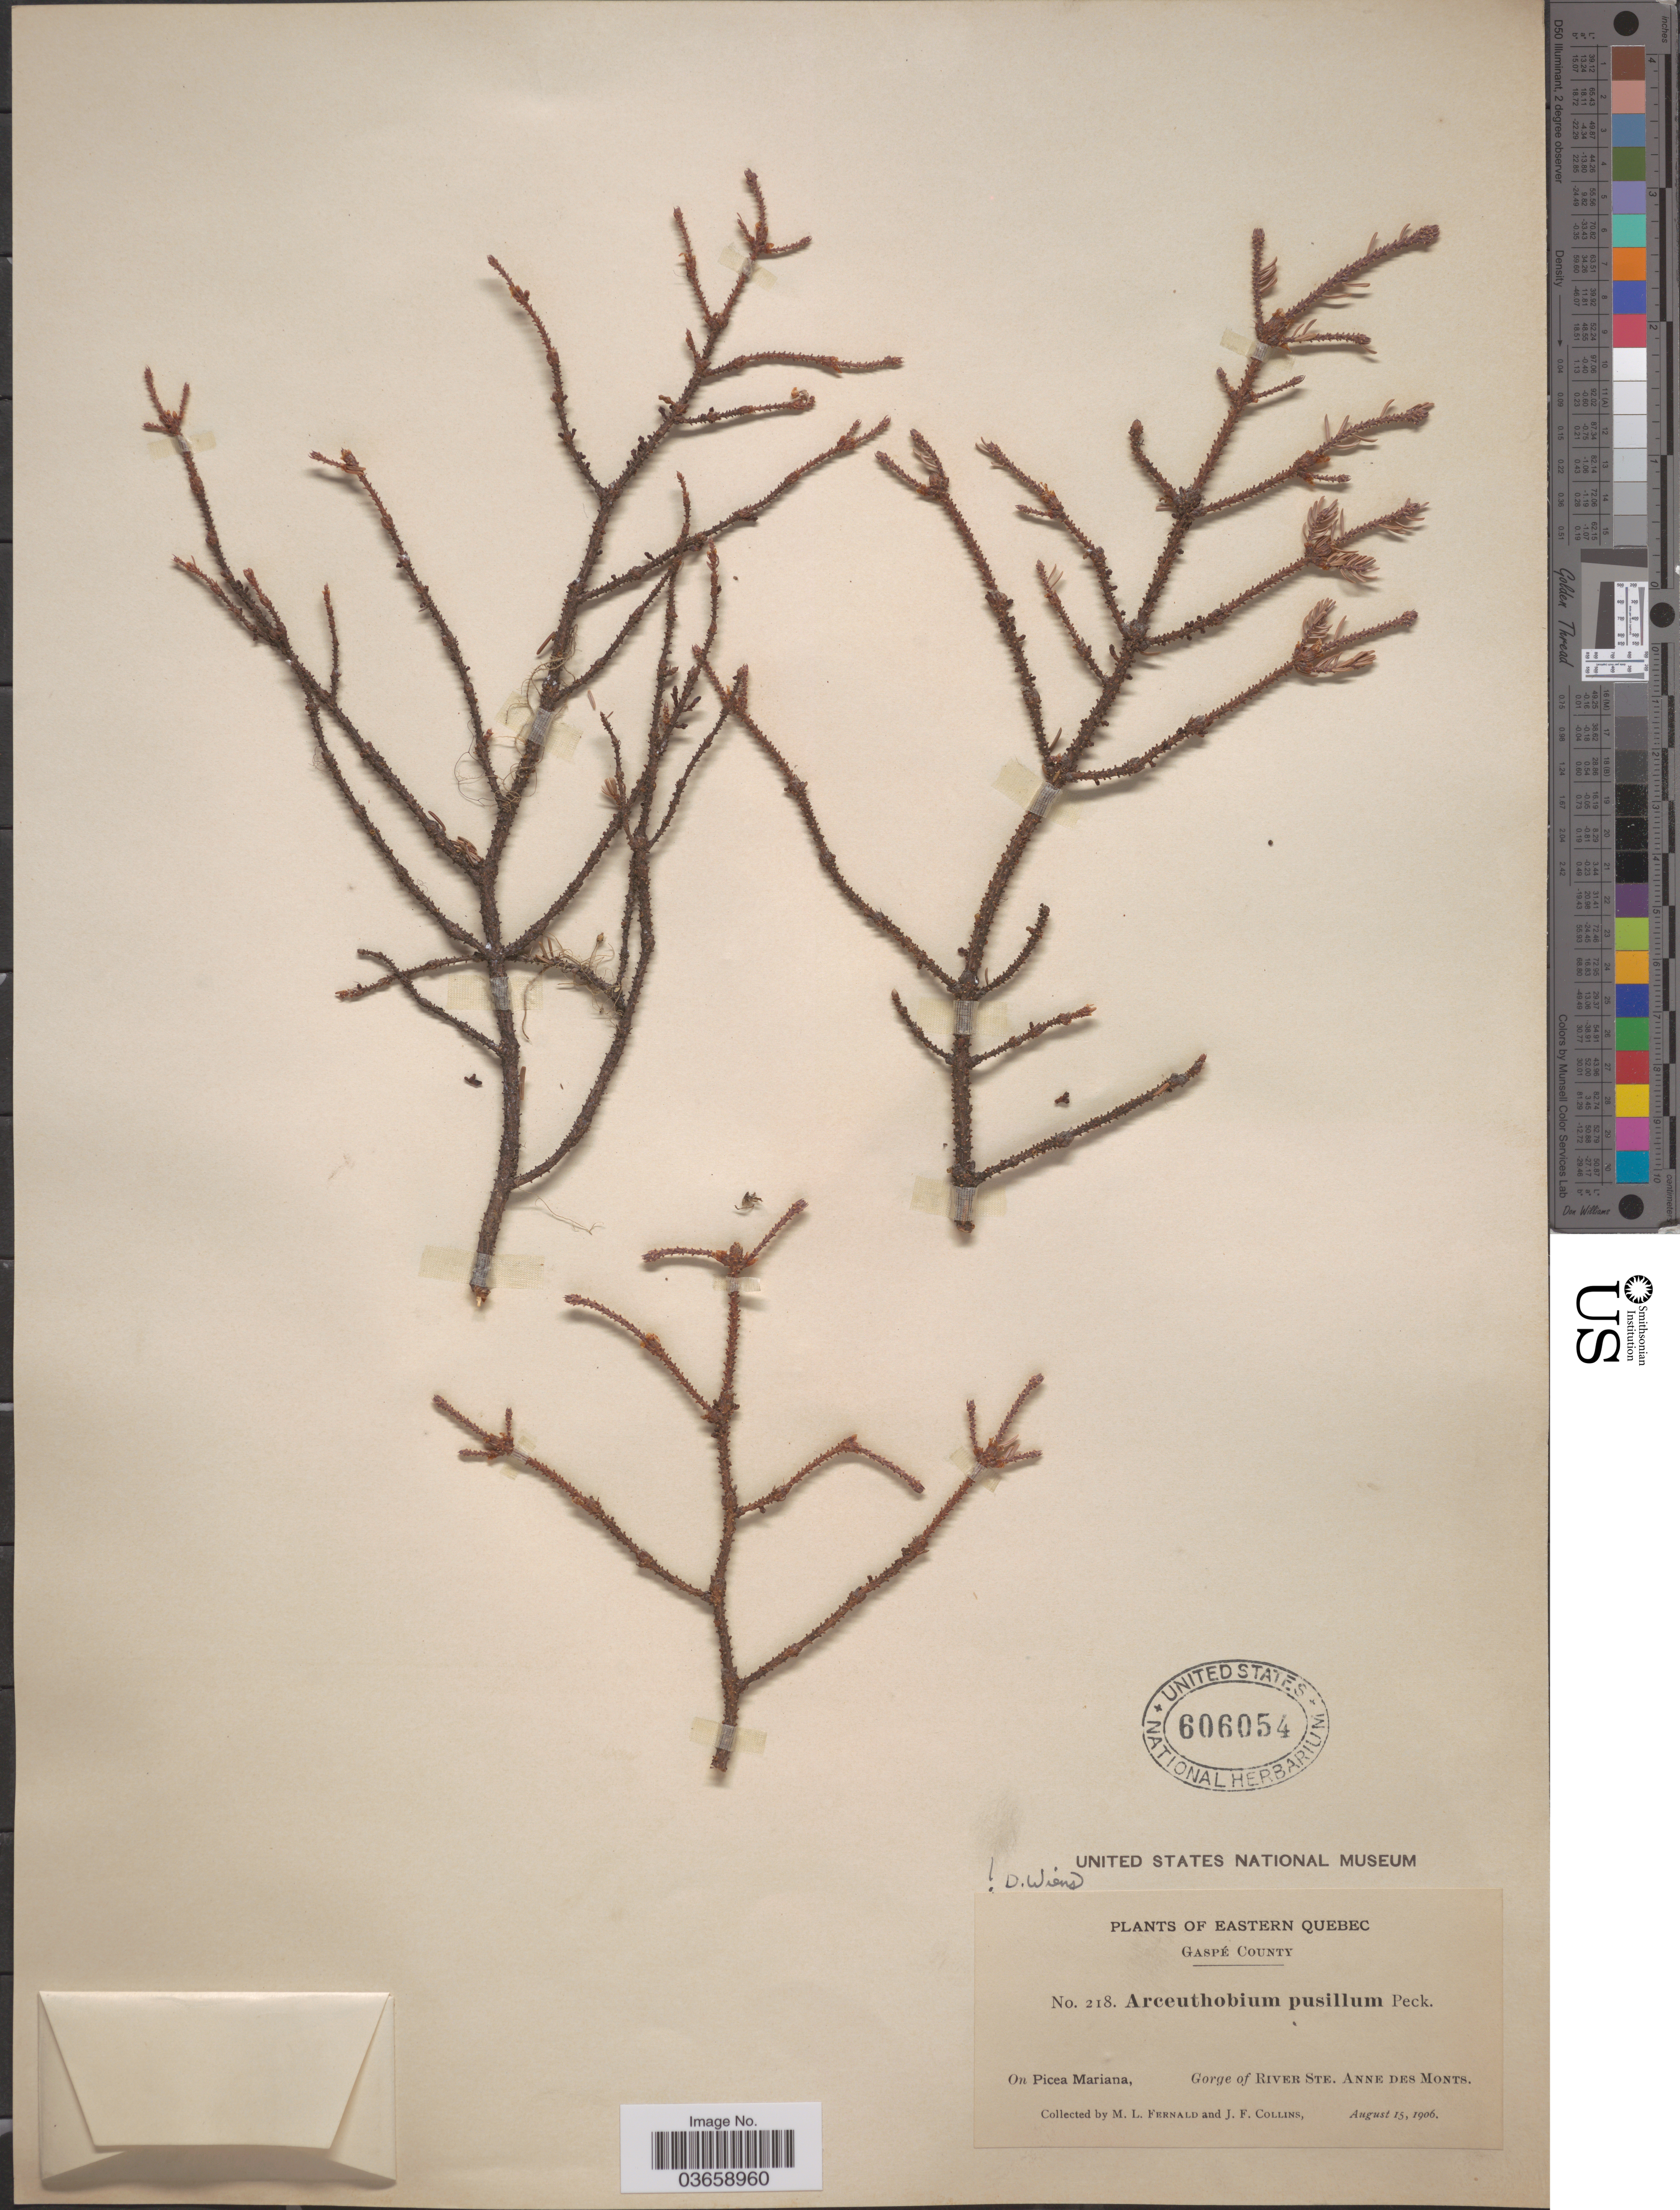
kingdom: Plantae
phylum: Tracheophyta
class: Magnoliopsida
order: Santalales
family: Viscaceae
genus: Arceuthobium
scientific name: Arceuthobium pusillum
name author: Peck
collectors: M. L. Fernald & J. Collins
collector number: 218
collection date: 1906-08-15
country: Canada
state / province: Quebec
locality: Eastern Quebec. Gaspé County. Gorge of River Ste. Anne des Monts.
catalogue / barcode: US 606054